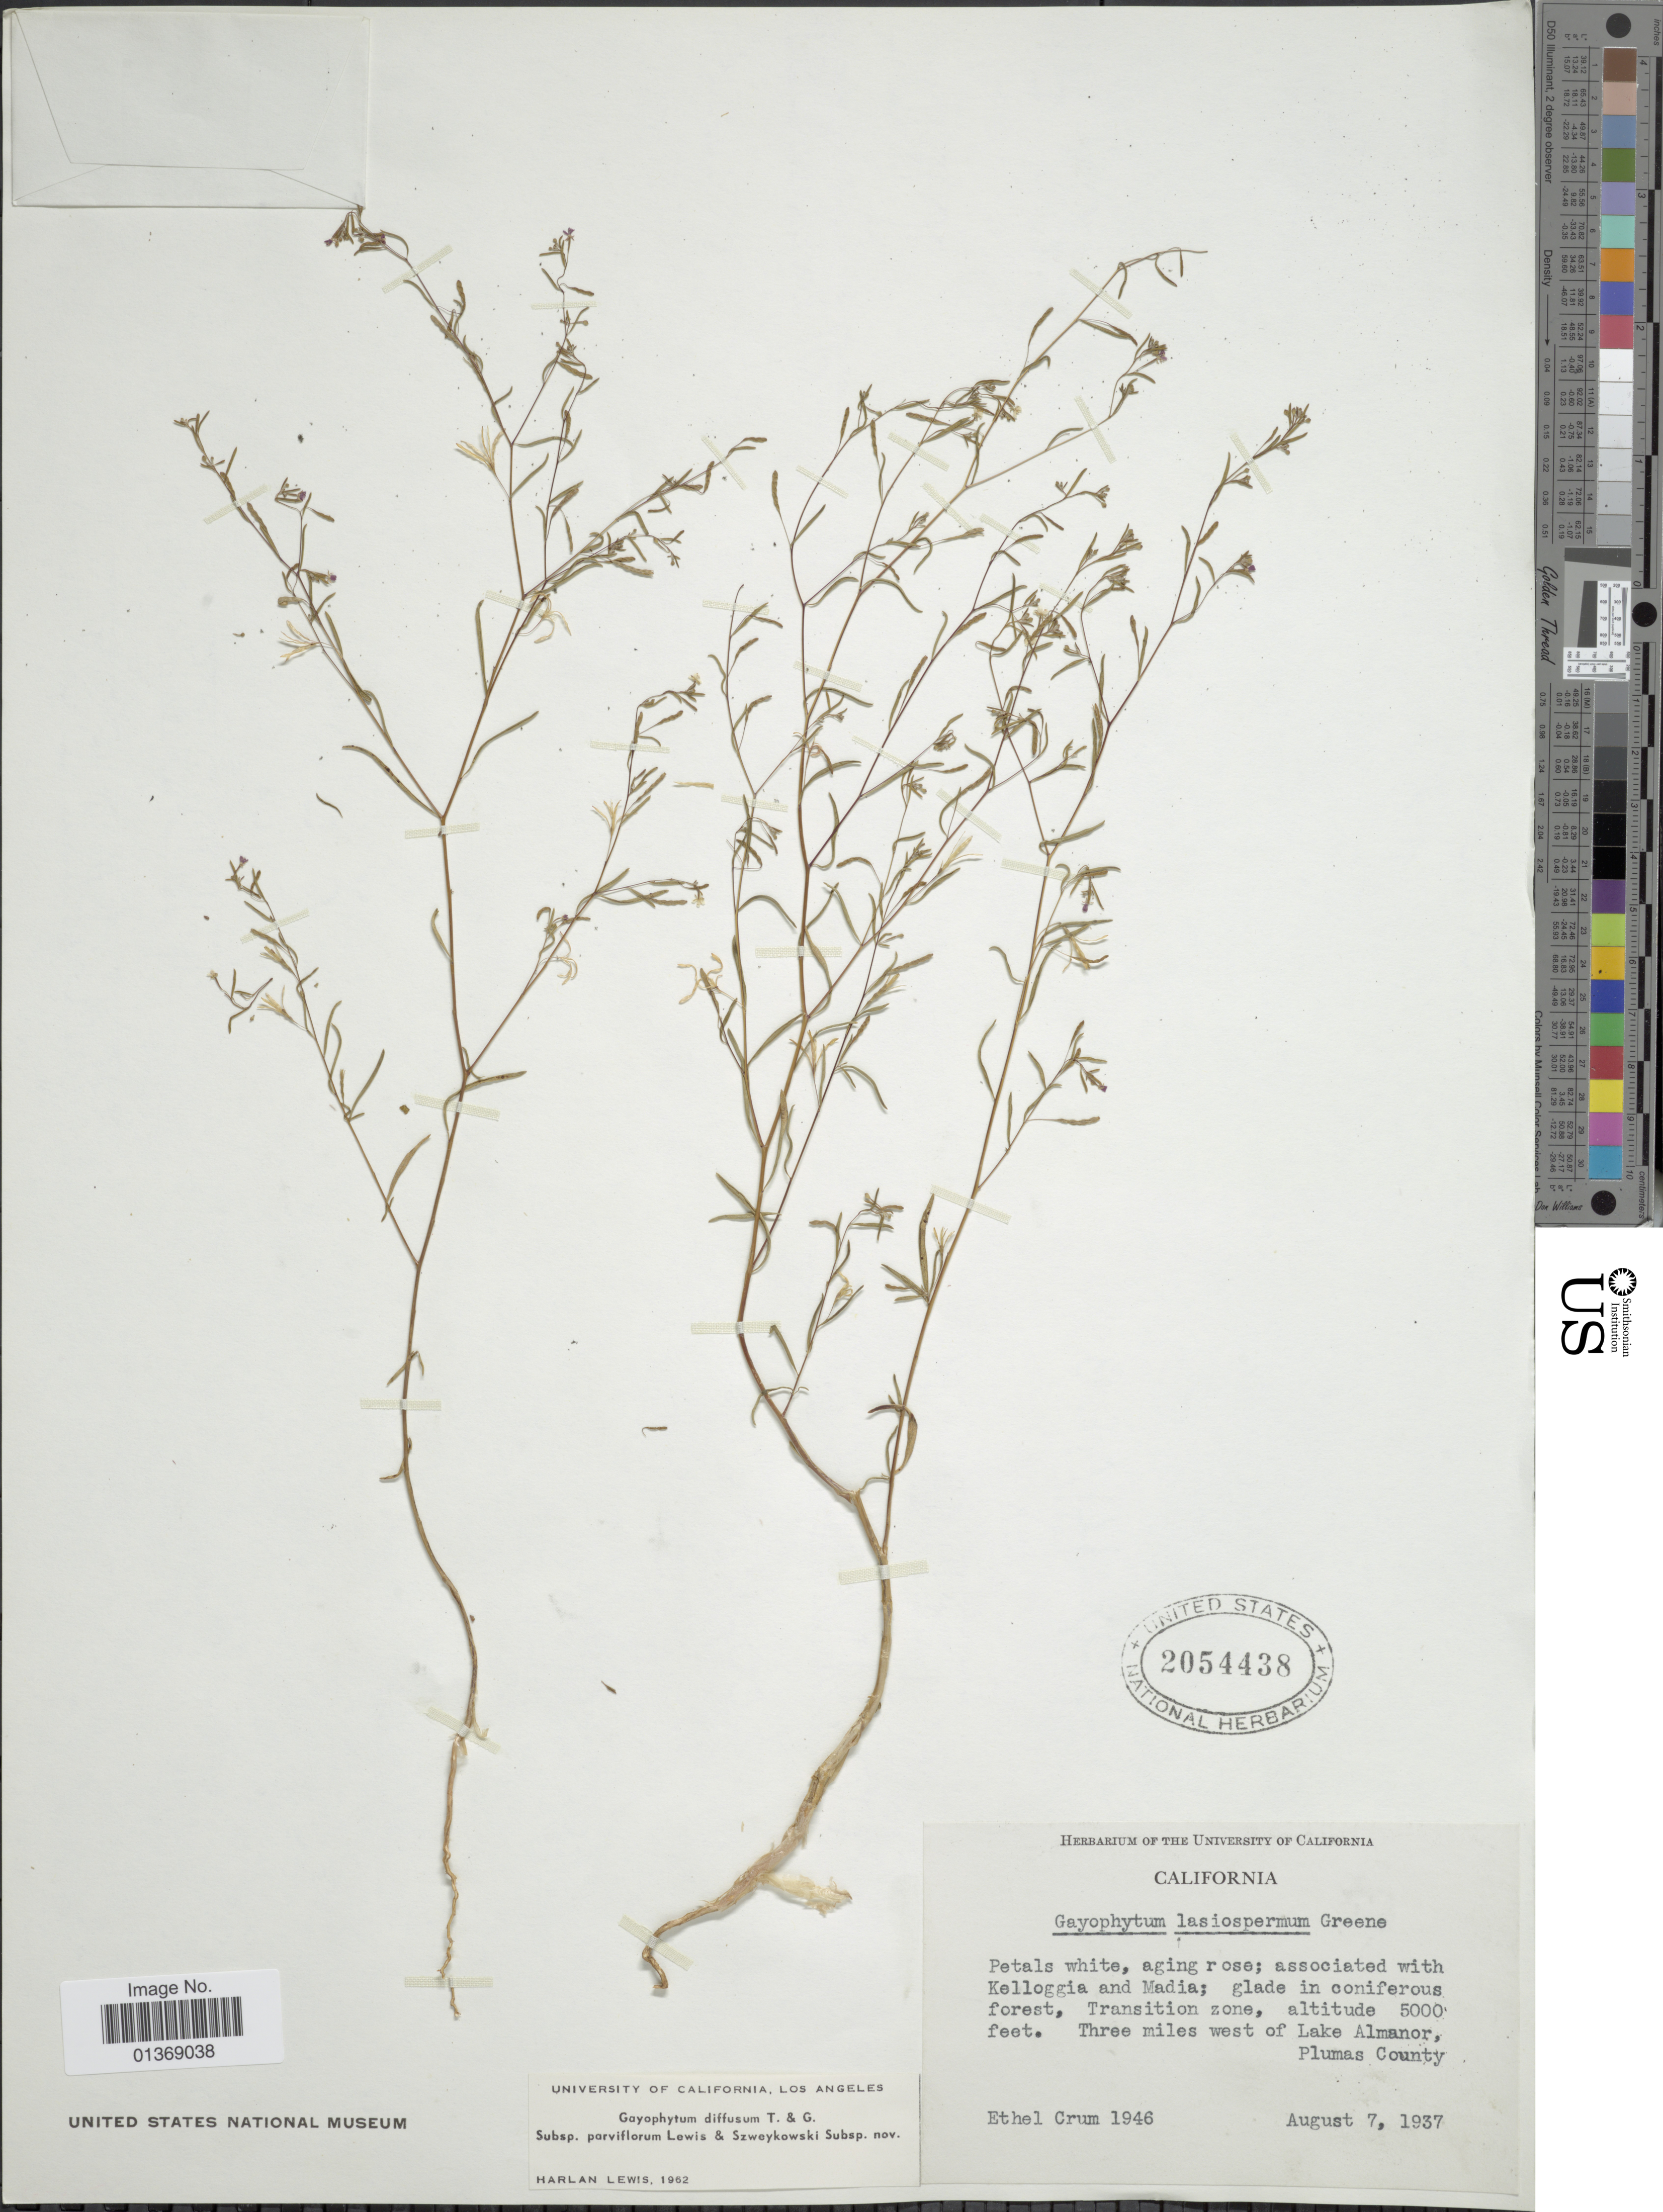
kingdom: Plantae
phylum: Tracheophyta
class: Magnoliopsida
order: Myrtales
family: Onagraceae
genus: Gayophytum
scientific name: Gayophytum diffusum subsp. parviflorum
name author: F. H. Lewis & Szweyk.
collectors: E. K. Crum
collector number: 1946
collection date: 1937-08-07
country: United States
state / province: California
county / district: Plumas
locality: Transition zone, Three miles west of Lake Almanor, Plumas County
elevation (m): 1524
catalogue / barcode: US 2054438